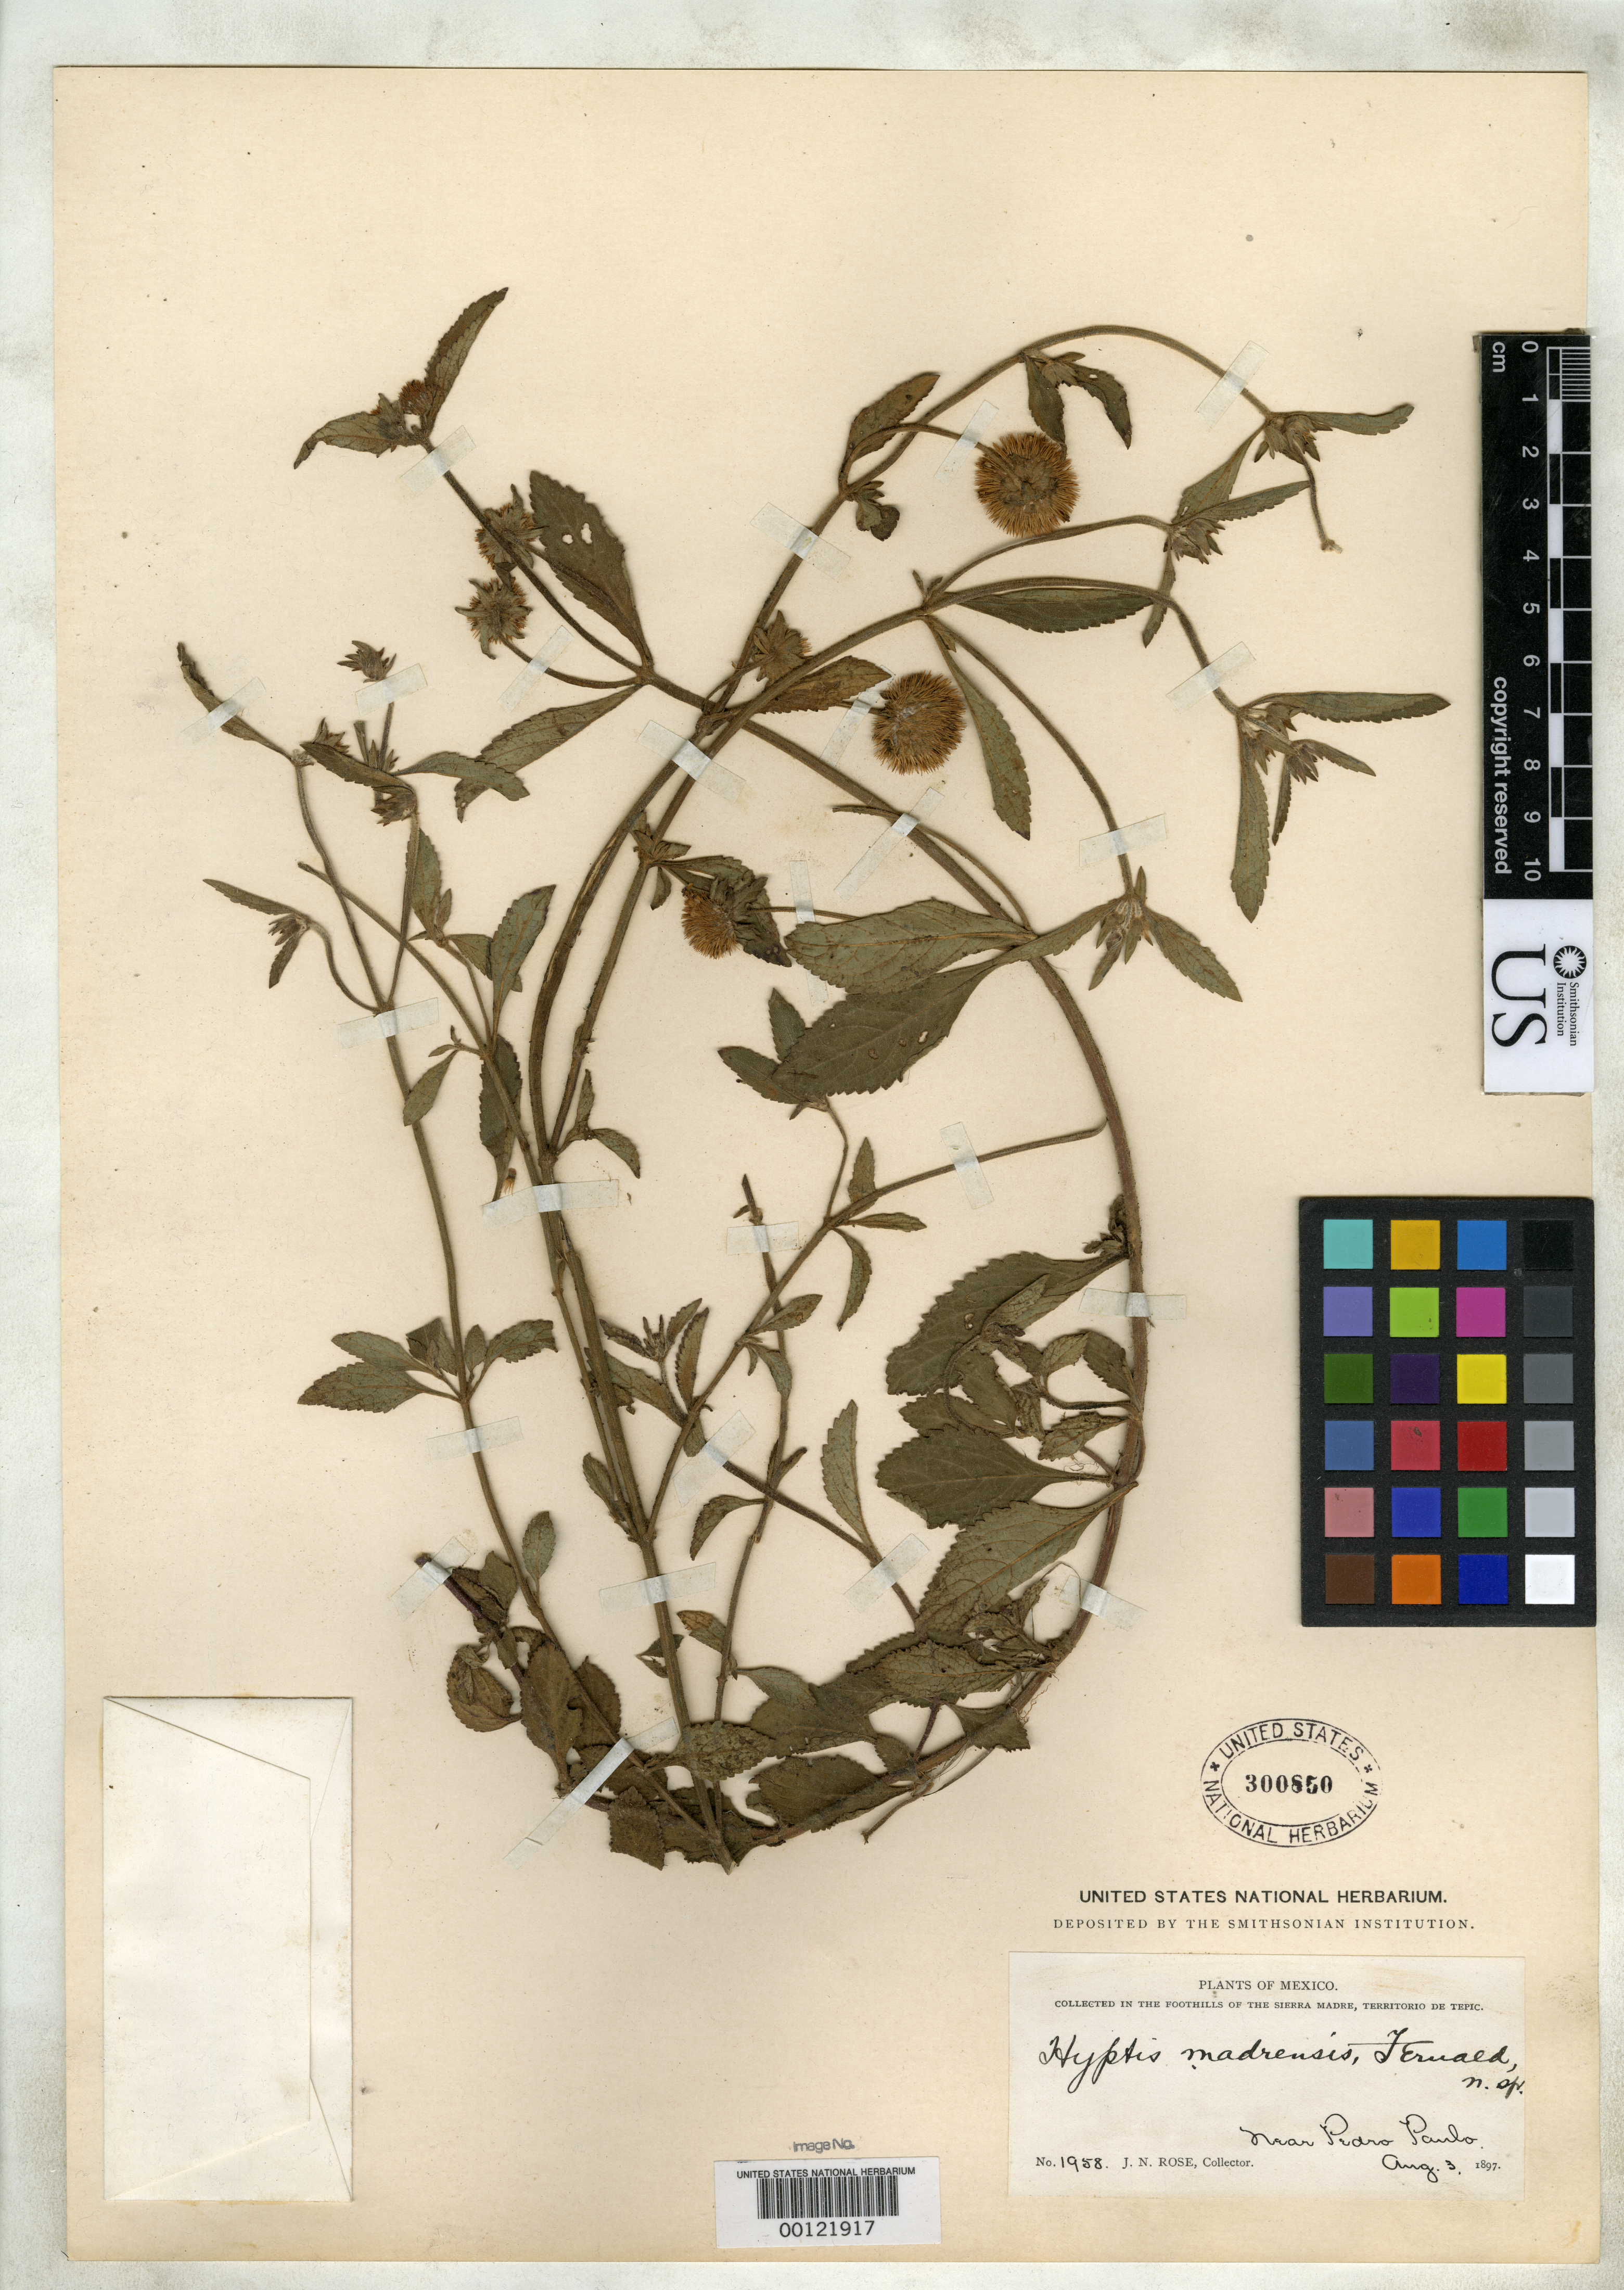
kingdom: Plantae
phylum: Tracheophyta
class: Magnoliopsida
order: Lamiales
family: Lamiaceae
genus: Hyptis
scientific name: Hyptis madrensis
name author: Fernald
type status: Isotype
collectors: J. N. Rose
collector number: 1958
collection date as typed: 03 Aug 1897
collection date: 1897-08-03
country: Mexico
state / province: Nayarit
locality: Tepic; Sierra Madre, near Pedro Paulo.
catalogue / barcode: US 300850